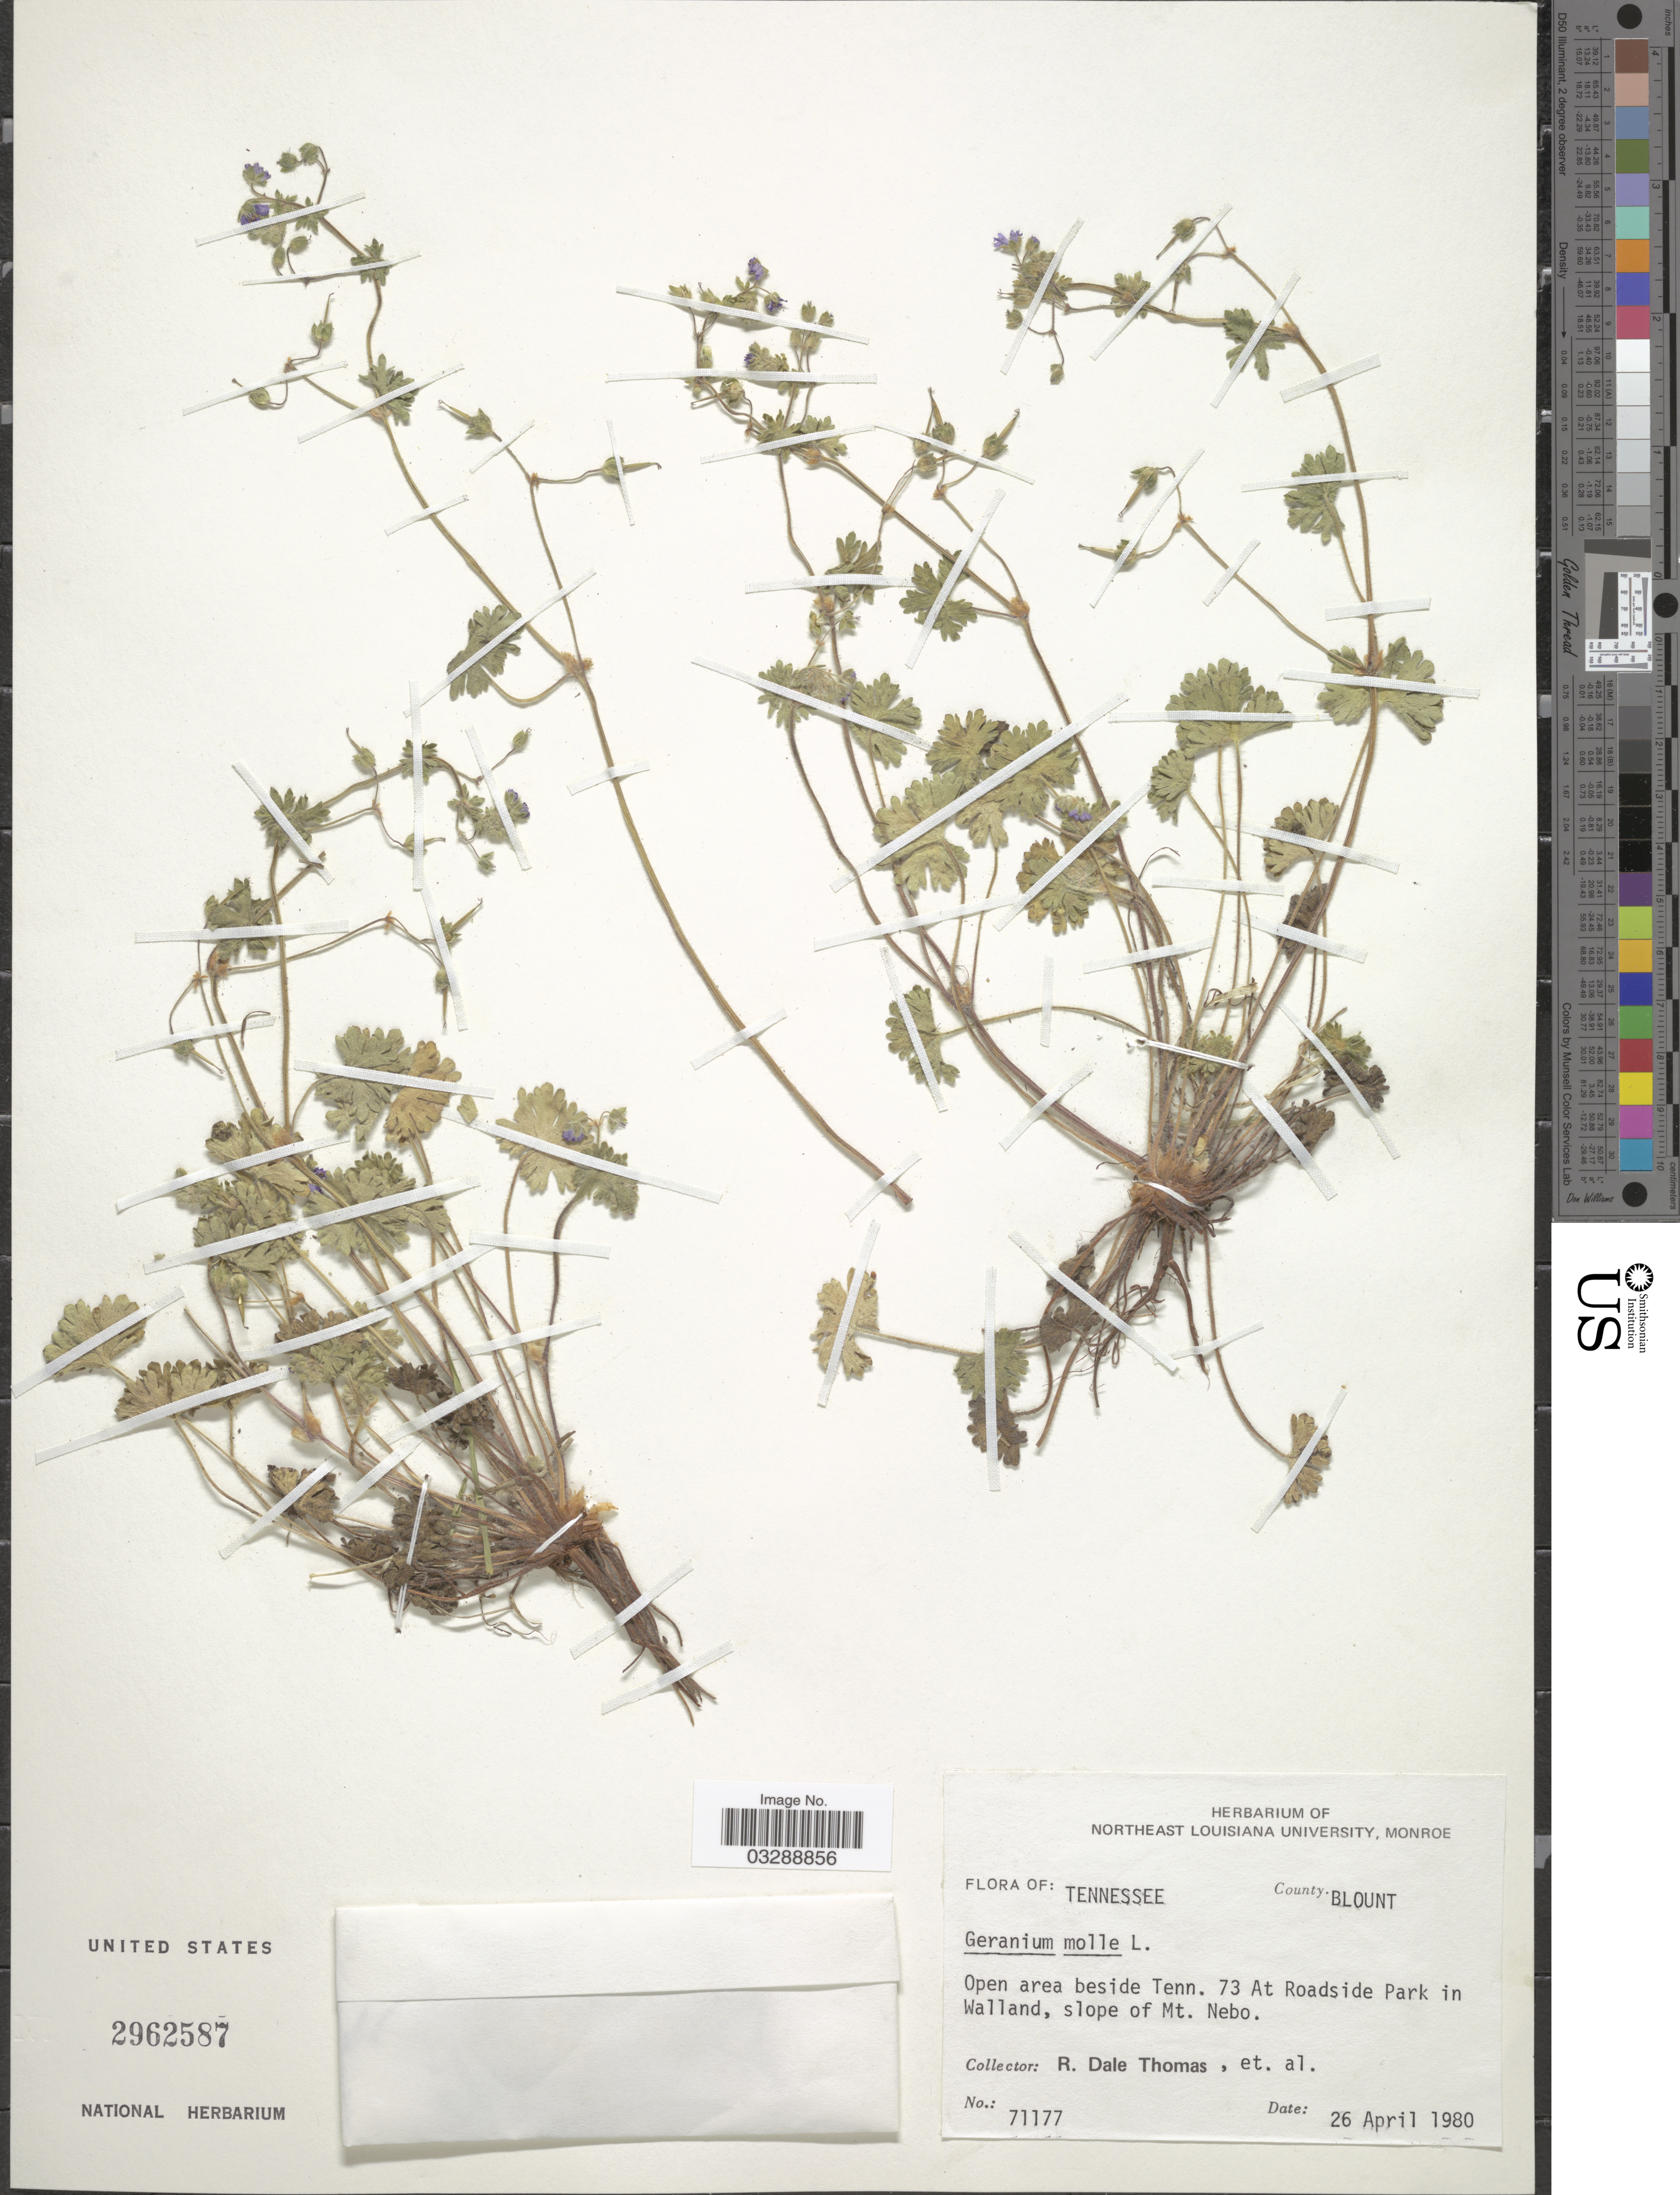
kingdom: Plantae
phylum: Tracheophyta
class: Magnoliopsida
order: Geraniales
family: Geraniaceae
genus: Geranium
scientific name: Geranium molle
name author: L.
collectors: R. Thomas & et al.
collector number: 71177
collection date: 1980-04-26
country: United States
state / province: Tennessee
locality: County Blount. Open area beside Tenn. 73 At Roadside Park in Walland, slope of Mt. Nebo.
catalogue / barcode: US 2962587